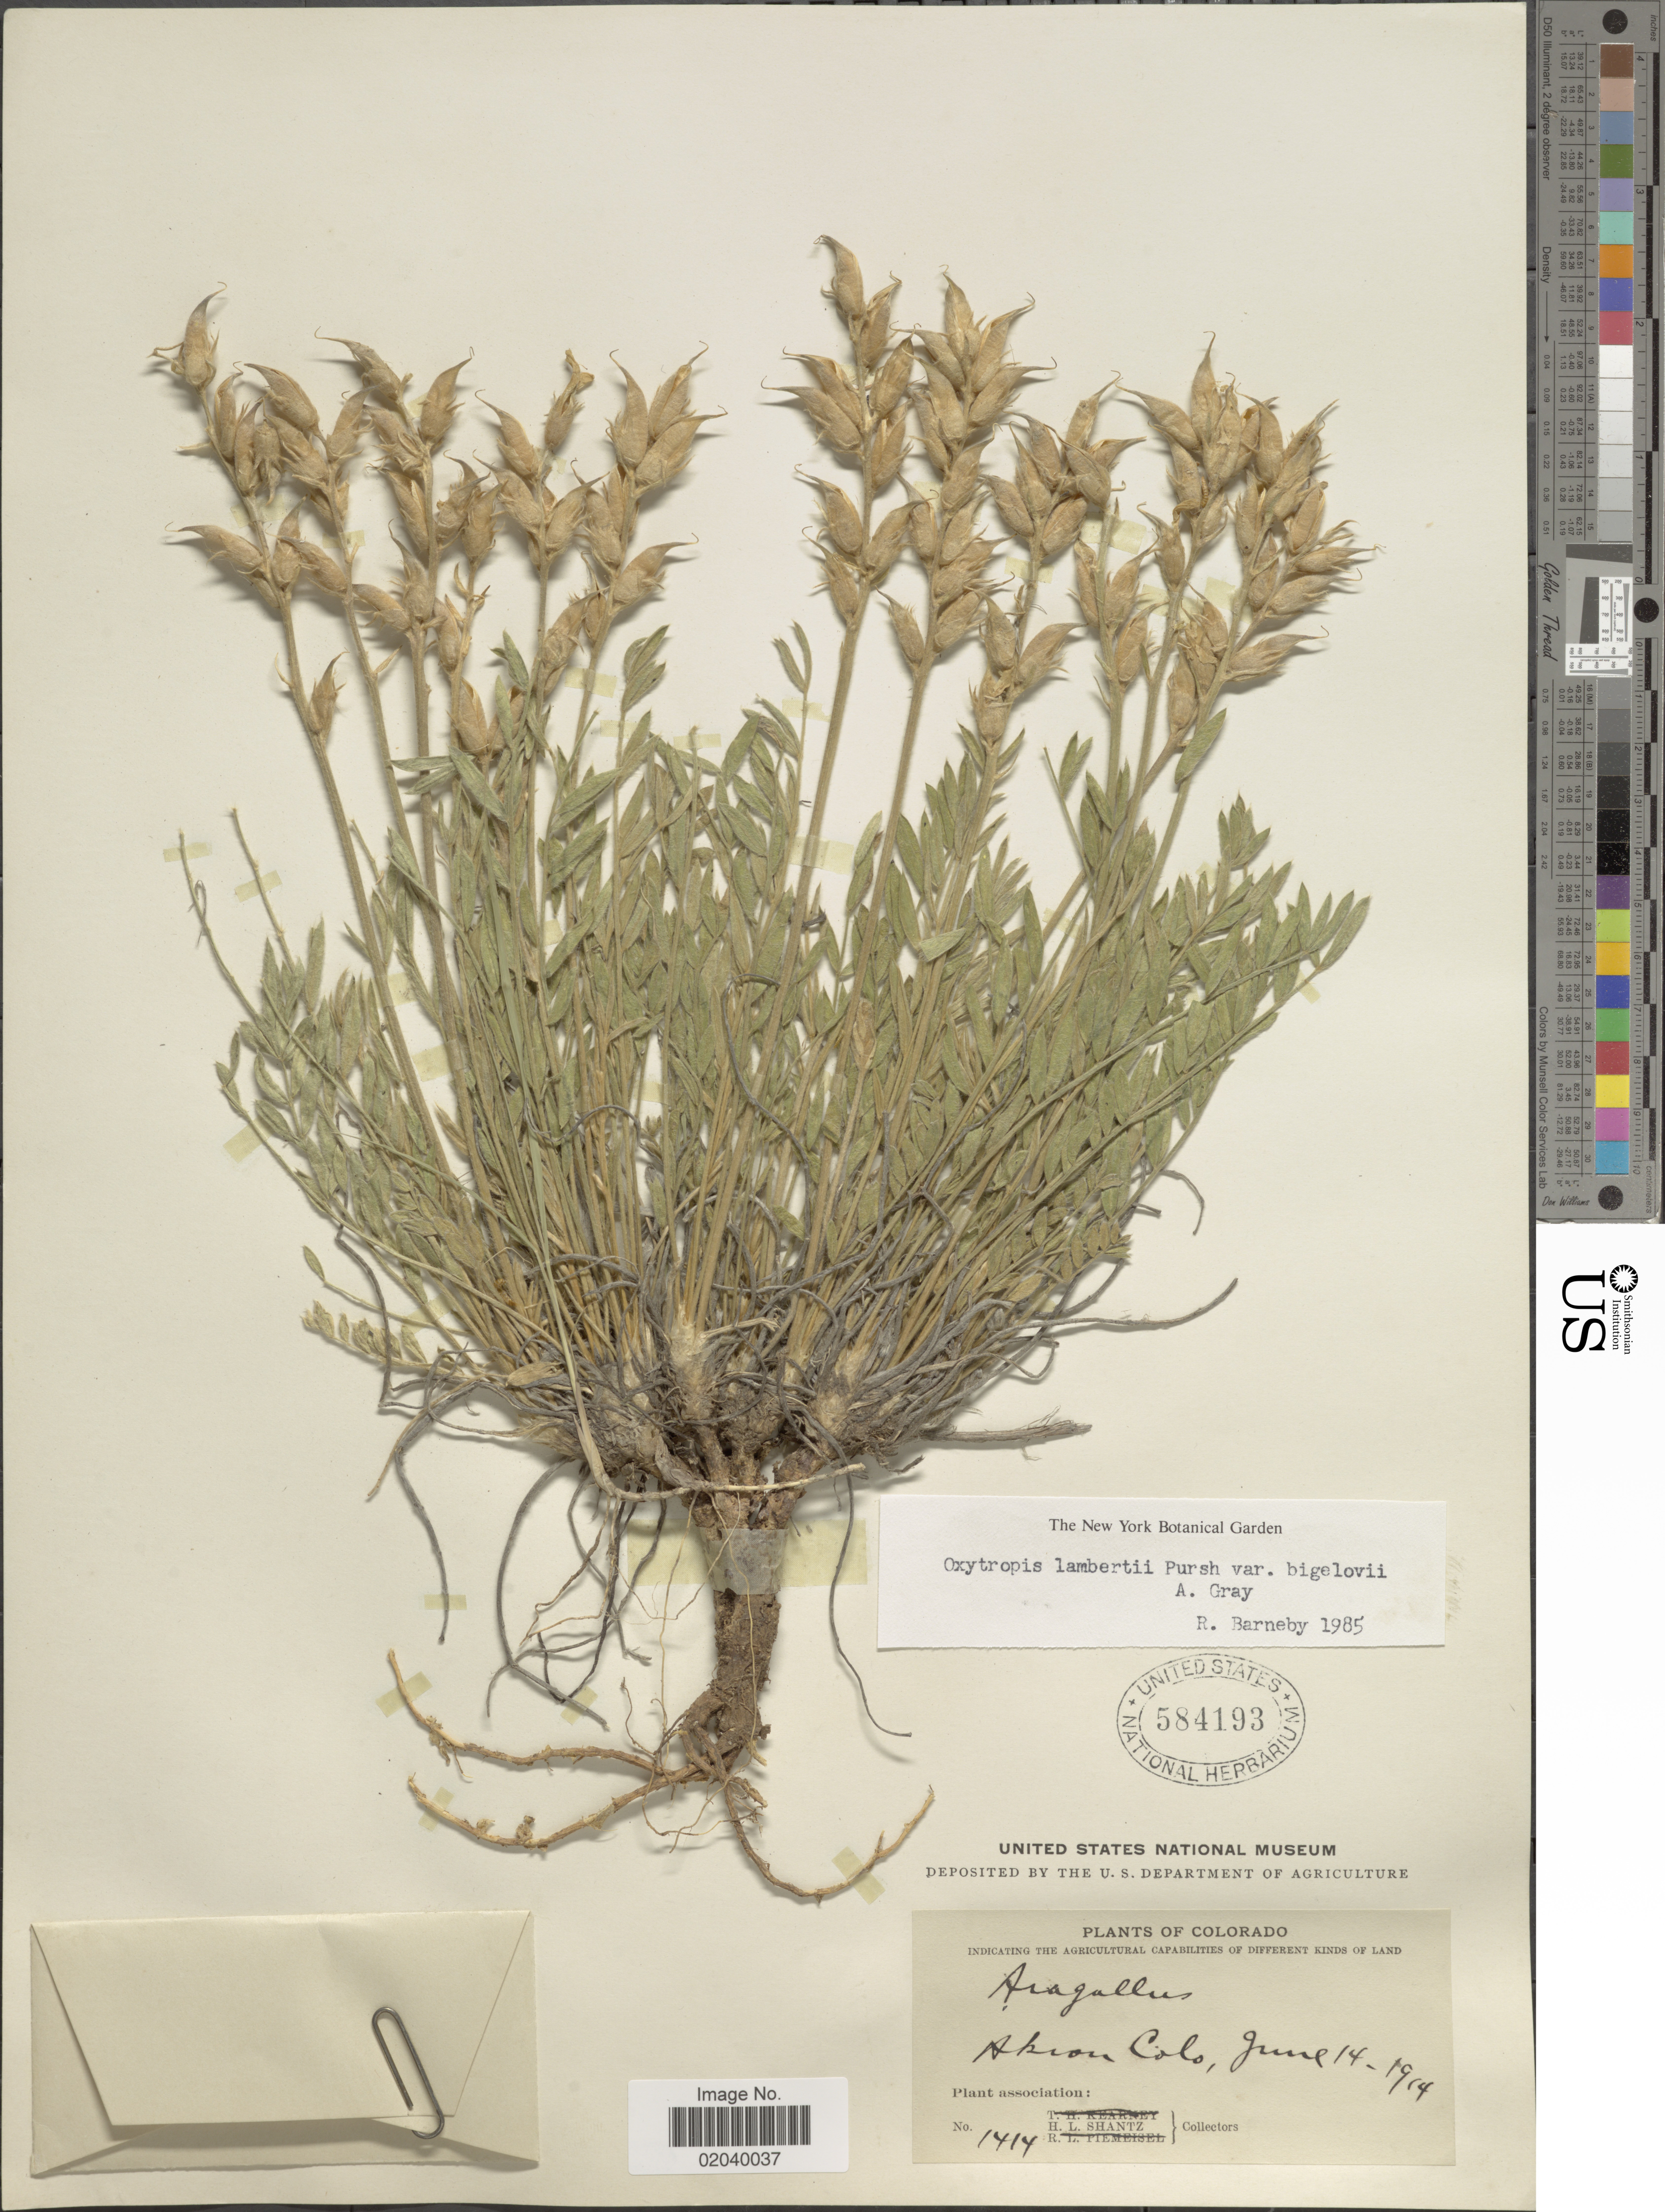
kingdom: Plantae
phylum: Tracheophyta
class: Magnoliopsida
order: Fabales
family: Fabaceae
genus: Oxytropis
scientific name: Oxytropis lambertii var. bigelovii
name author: A. Gray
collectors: H. Shantz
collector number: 1414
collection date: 1914-06-14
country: United States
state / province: Colorado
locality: Apron Colo.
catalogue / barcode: US 584193